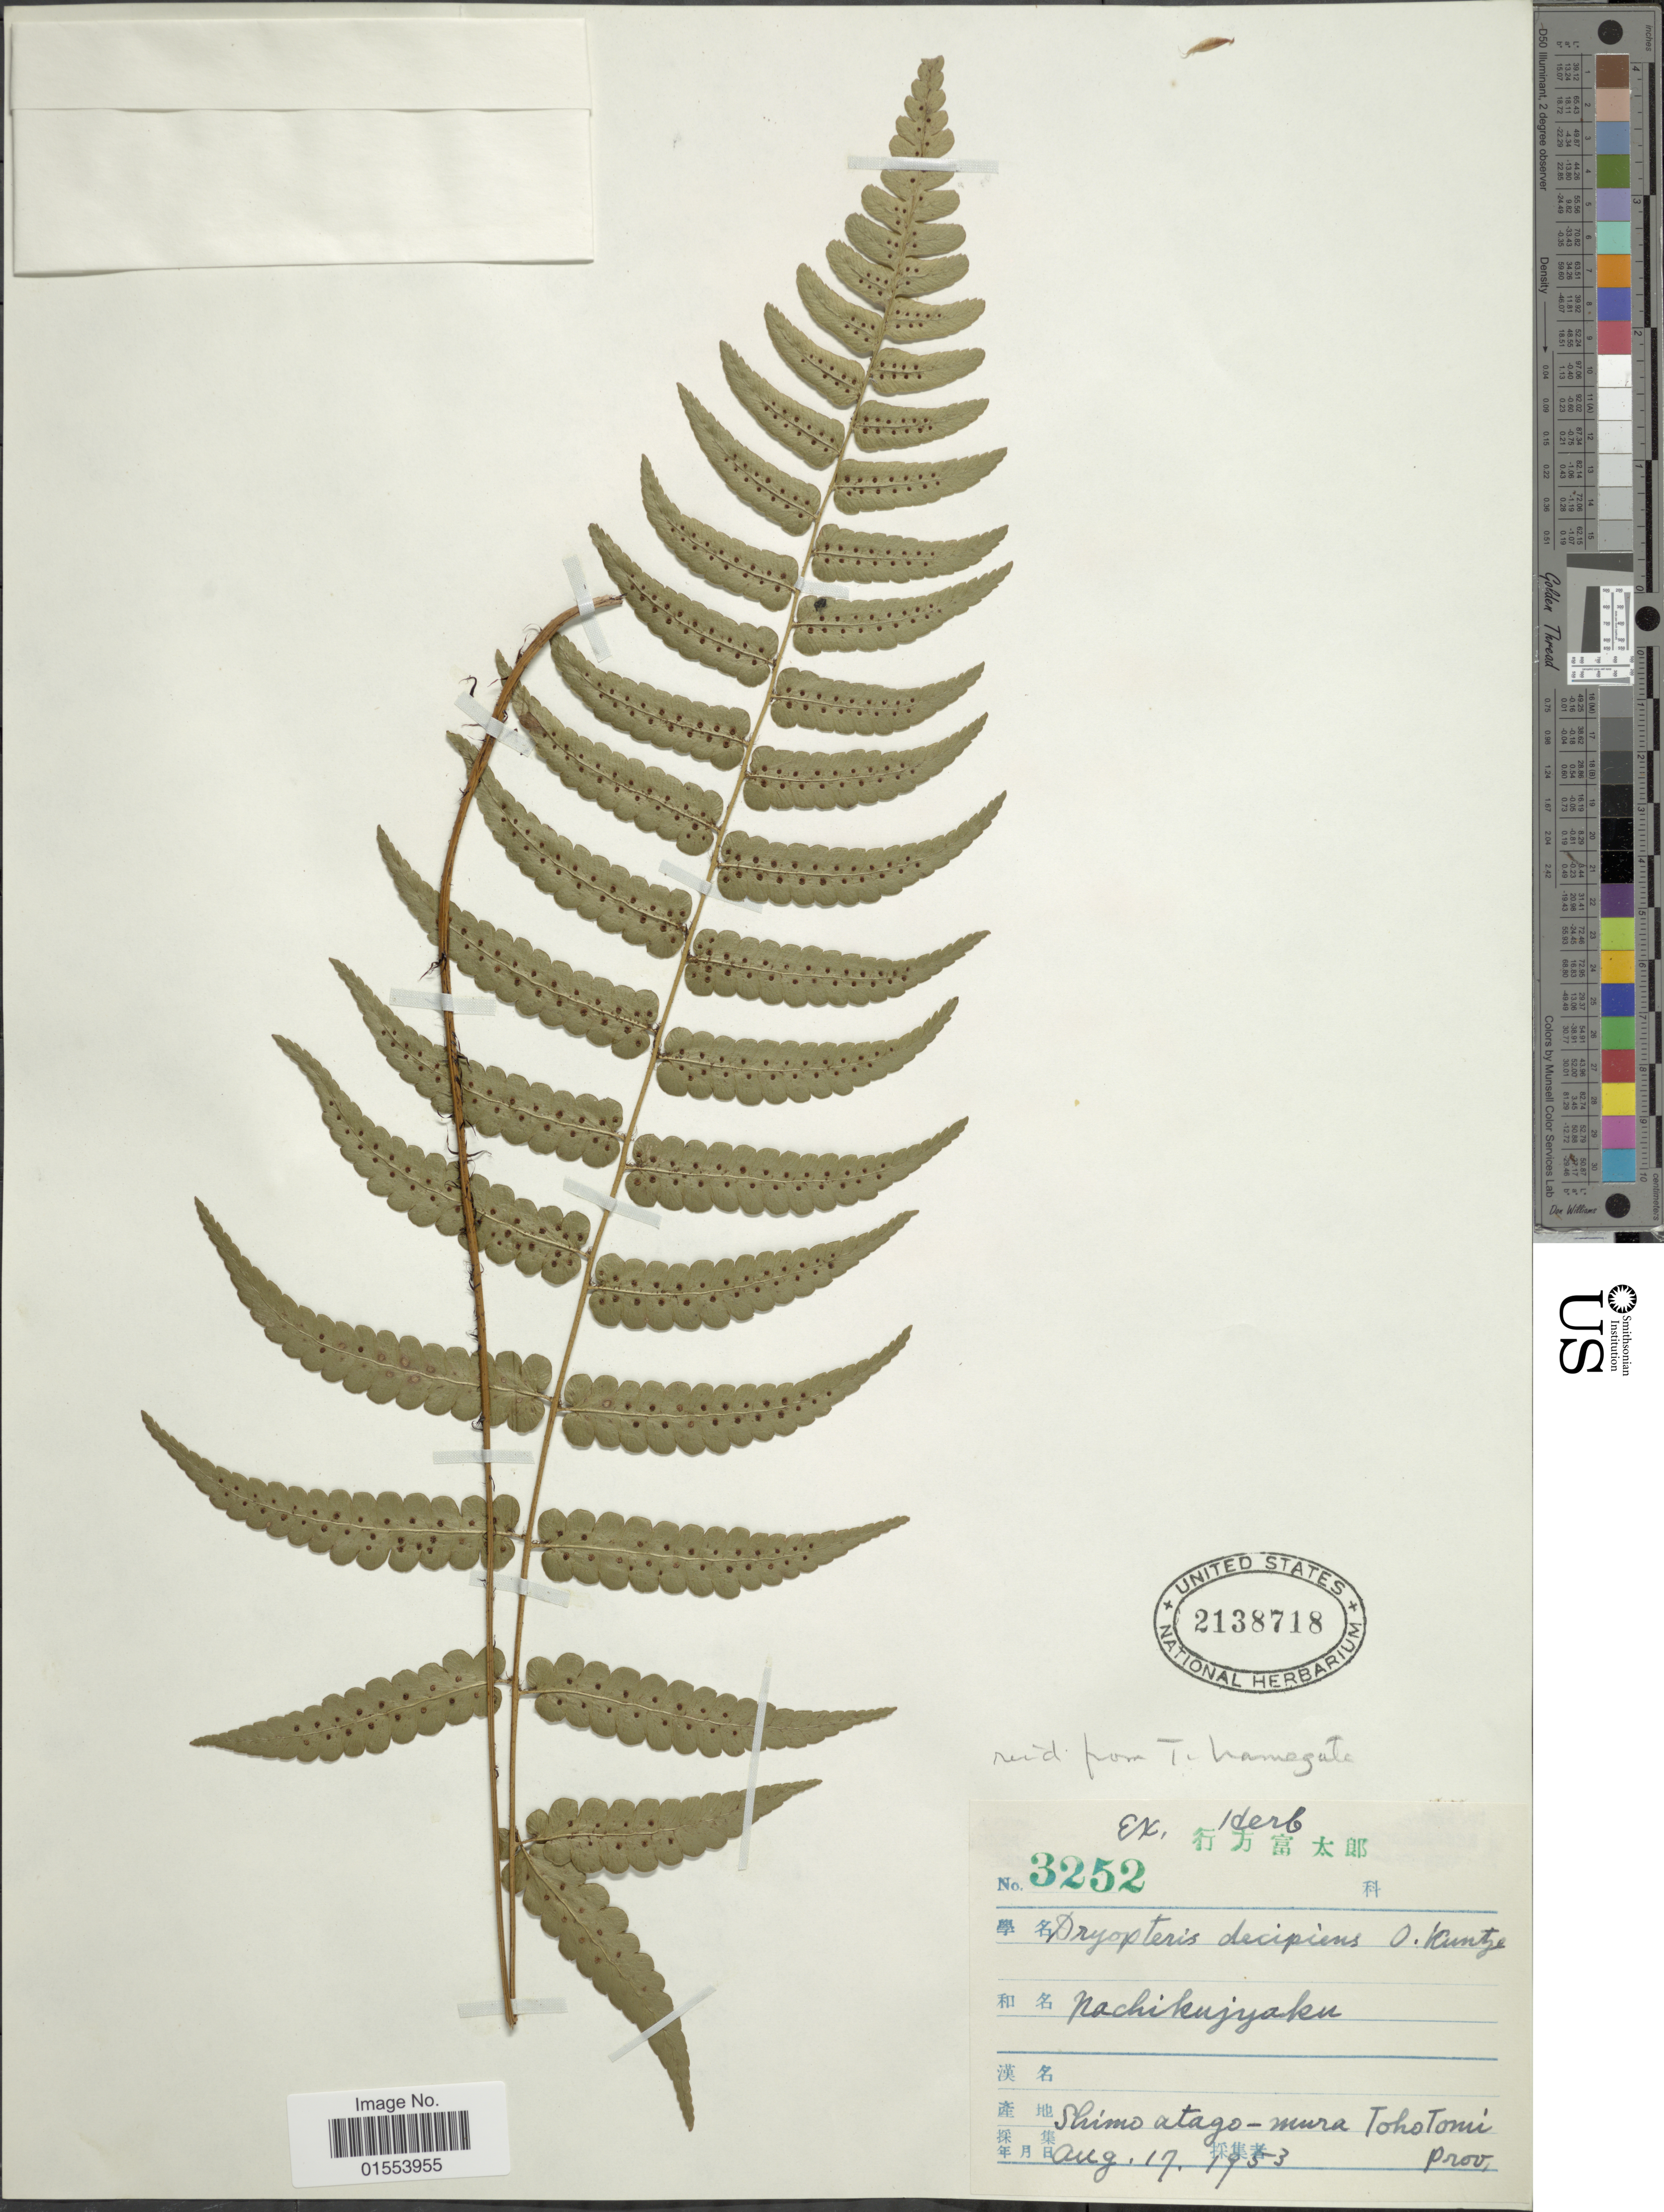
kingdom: Plantae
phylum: Tracheophyta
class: Polypodiopsida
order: Polypodiales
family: Dryopteridaceae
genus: Dryopteris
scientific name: Dryopteris decipiens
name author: (Hook.) Kuntze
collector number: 3252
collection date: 1953-08-17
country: Japan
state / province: Sizuoka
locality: Shimo atago-mura TohoTomi prov.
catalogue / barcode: US 2138718